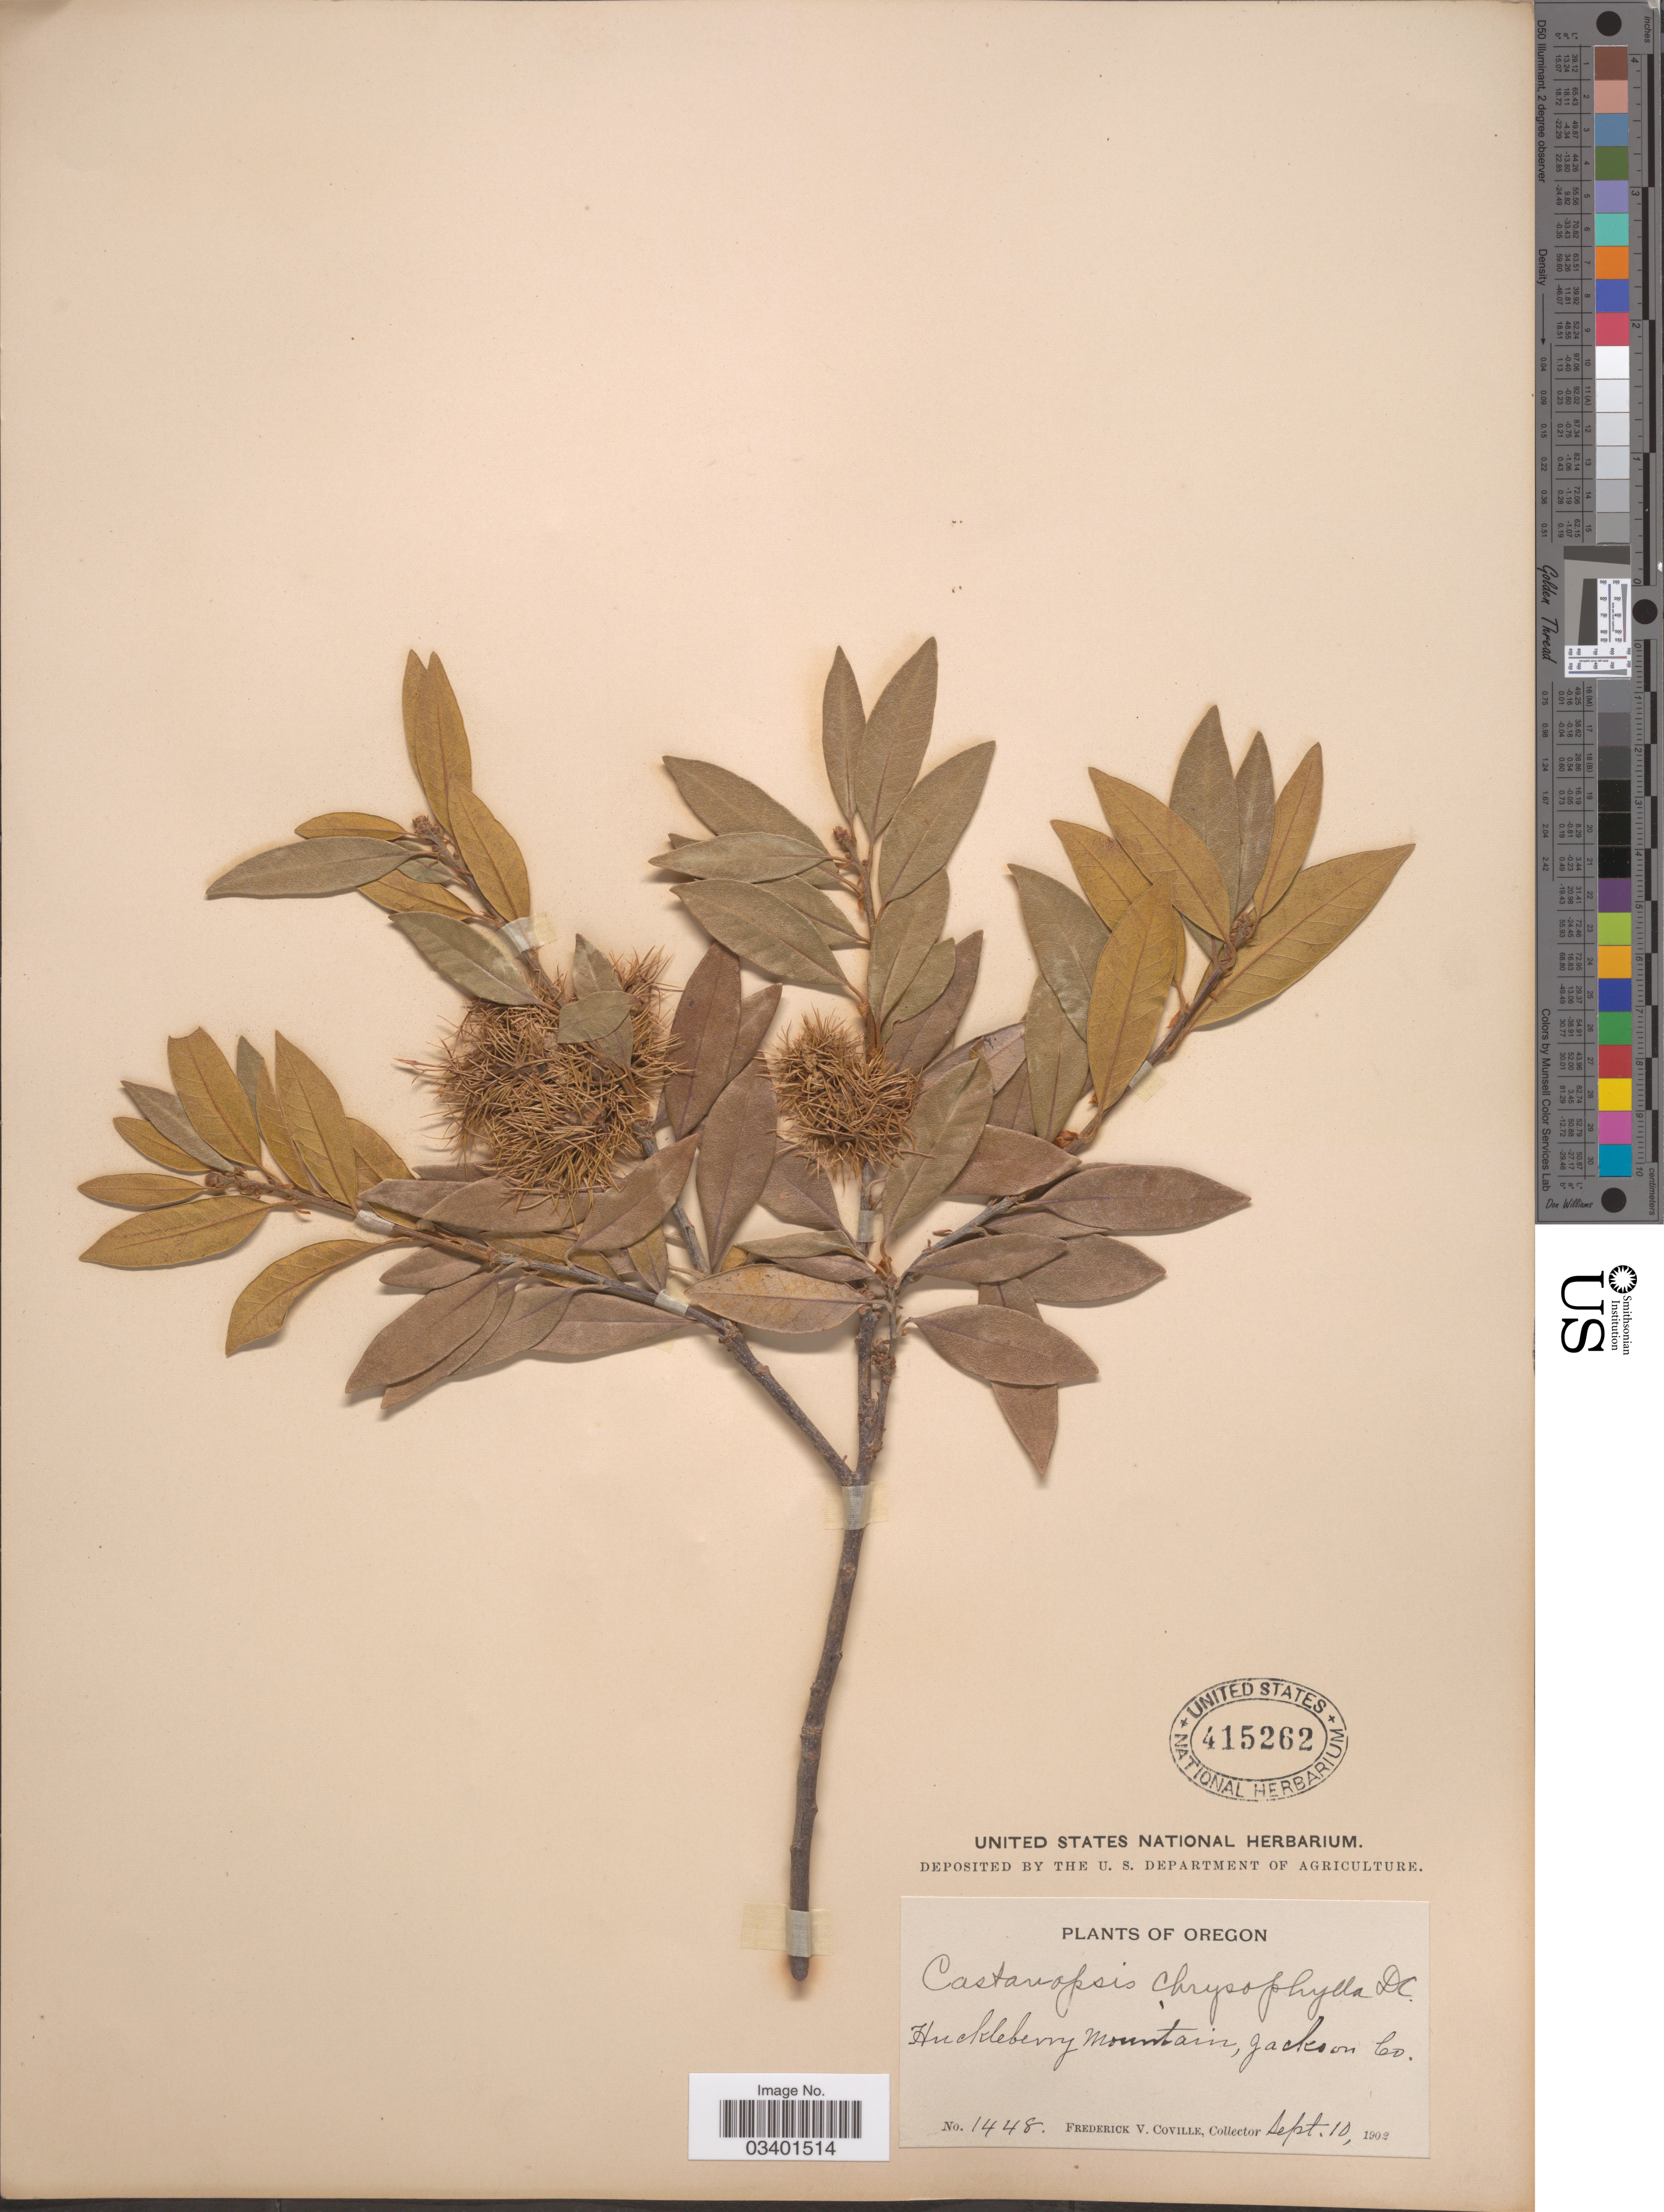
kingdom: Plantae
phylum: Tracheophyta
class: Magnoliopsida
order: Fagales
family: Fagaceae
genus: Chrysolepis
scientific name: Chrysolepis chrysophylla var. minor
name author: (Benth.) A. DC.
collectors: F. V. Coville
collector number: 1448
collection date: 1902-09-10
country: United States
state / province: Oregon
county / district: Jackson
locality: Huckleberry Mountain, Jackson Co.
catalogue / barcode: US 415262